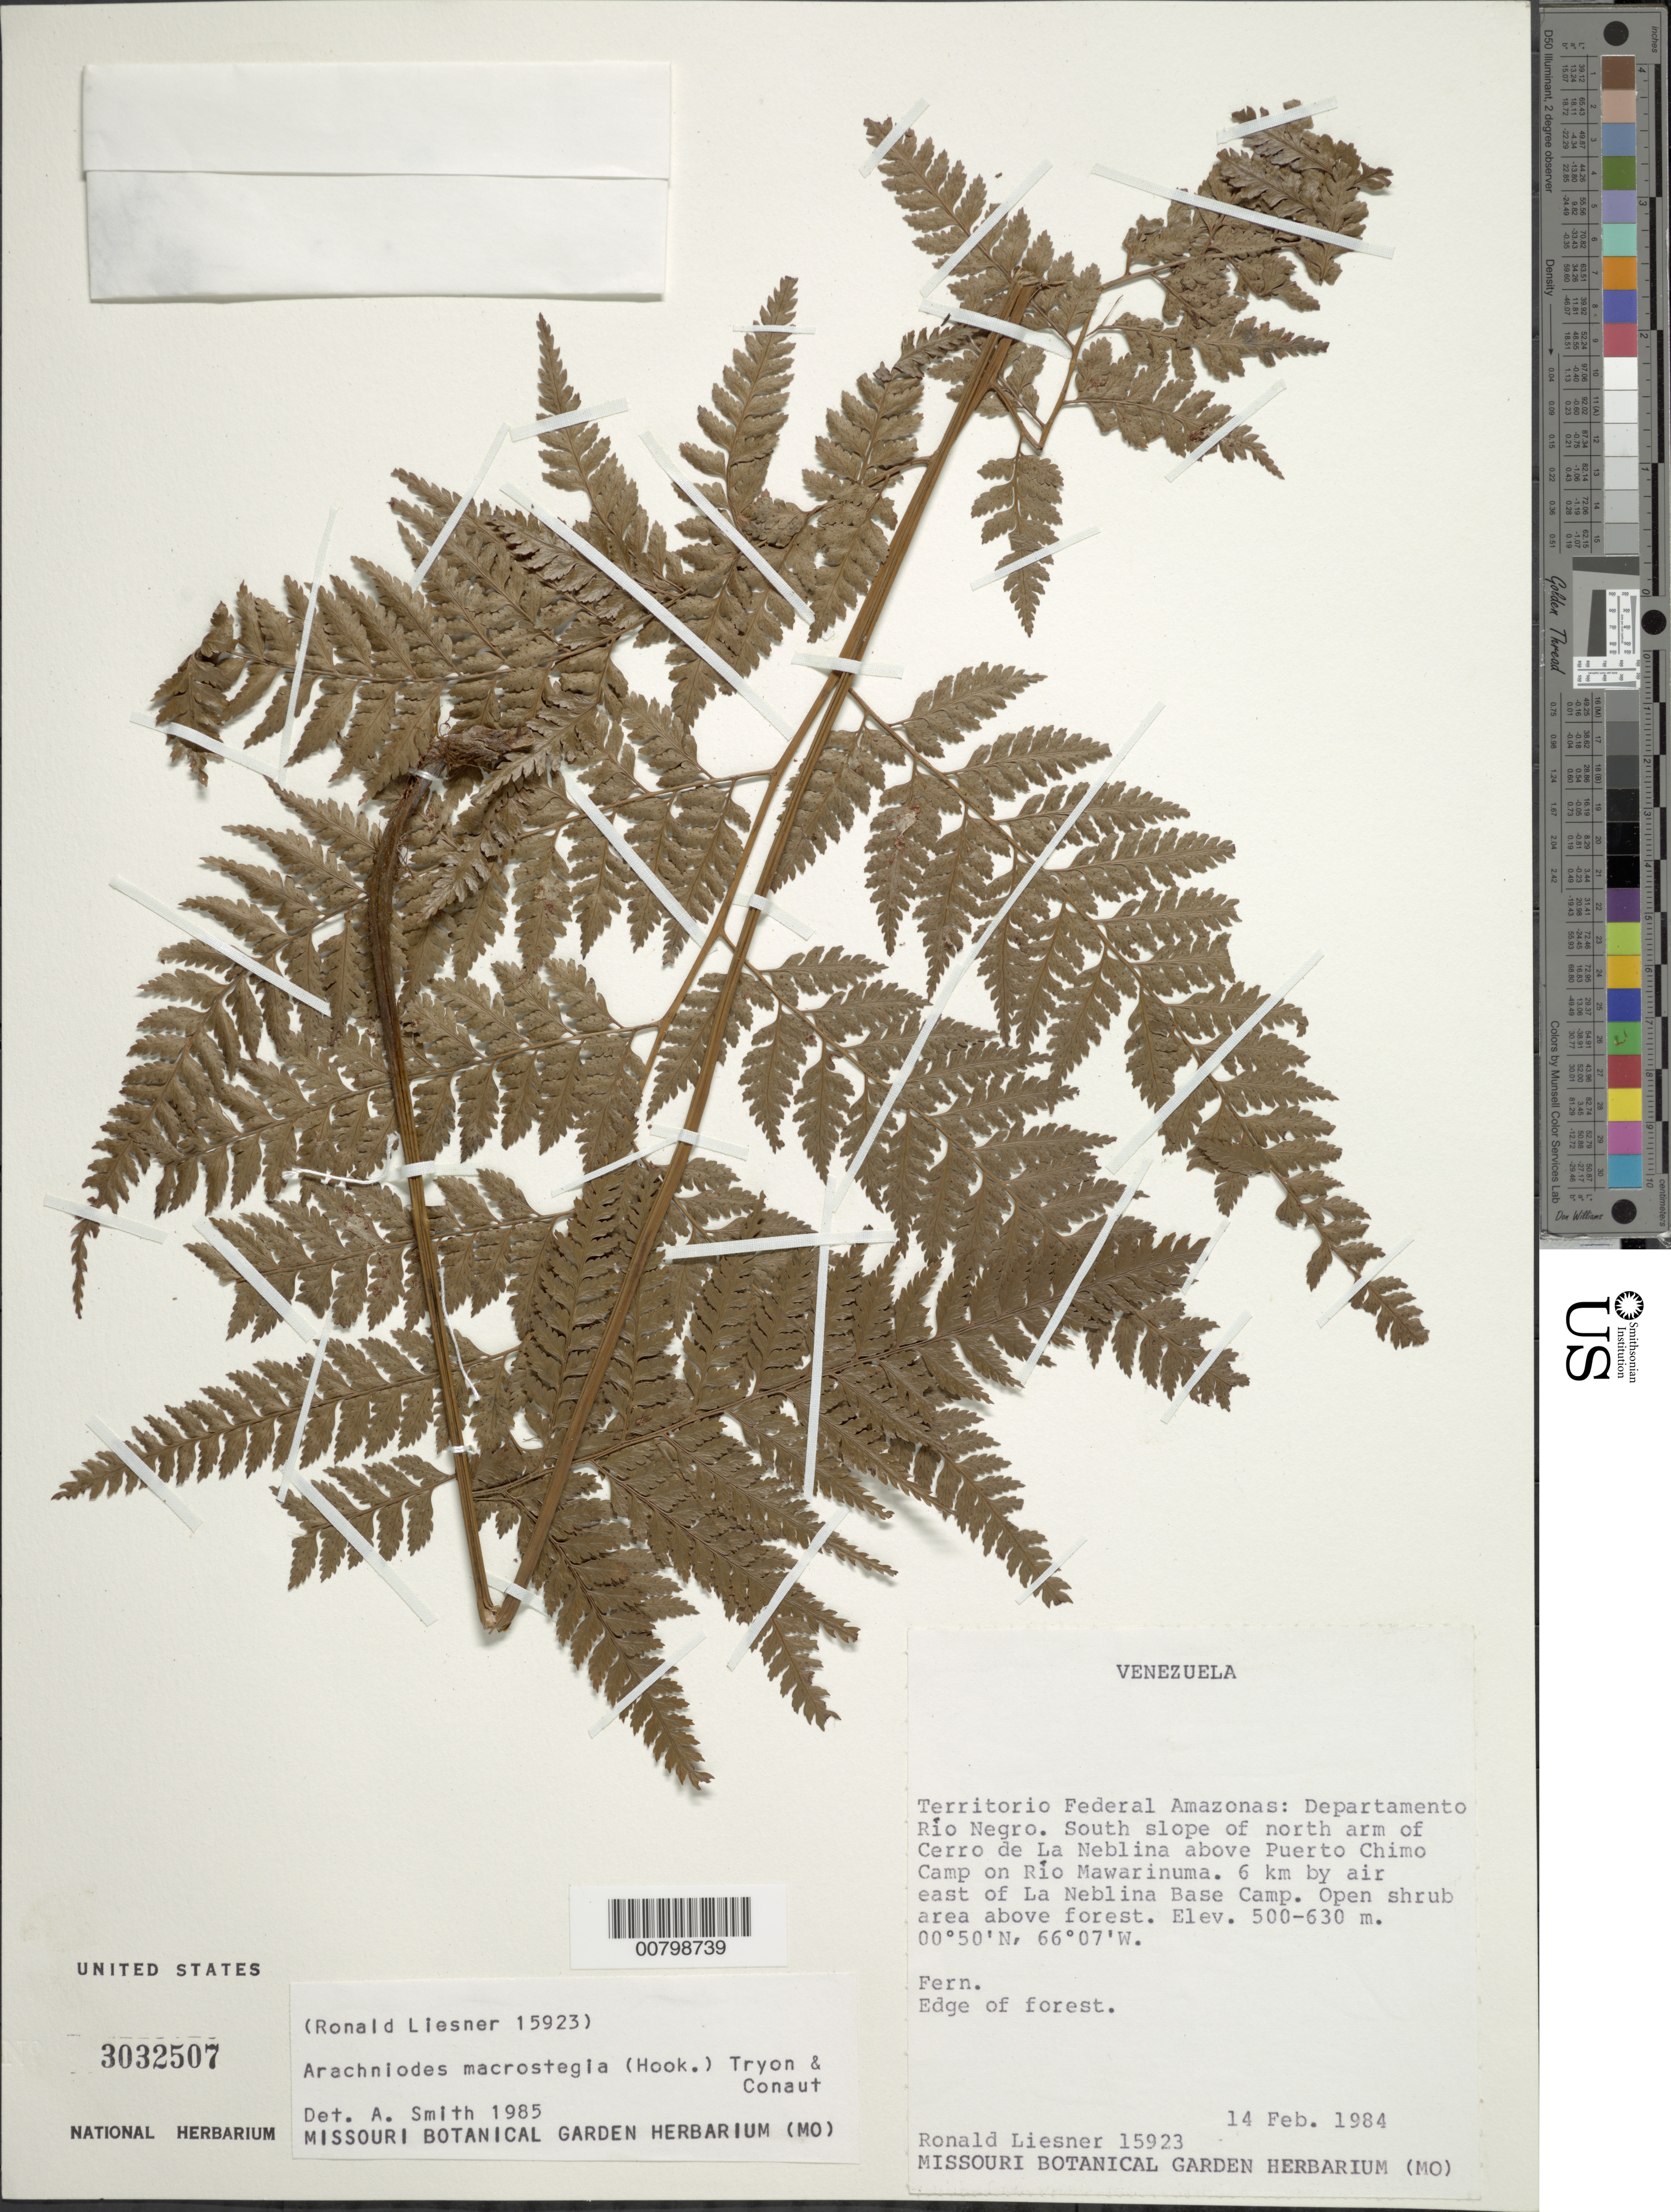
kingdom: Plantae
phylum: Tracheophyta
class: Polypodiopsida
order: Polypodiales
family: Dryopteridaceae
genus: Arachniodes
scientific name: Arachniodes macrostegia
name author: (Hook.) Proctor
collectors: R. L. Liesner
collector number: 15923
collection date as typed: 14-Feb-84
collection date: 1984-02-14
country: Venezuela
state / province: Amazonas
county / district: Río Negro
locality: Cerro de La Neblina, N arm, above Puerto Chimo Camp on Río Mawarinuma; 6 km by air E of La Neblina Base Camp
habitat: Edge of forest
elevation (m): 500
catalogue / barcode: US 3032507